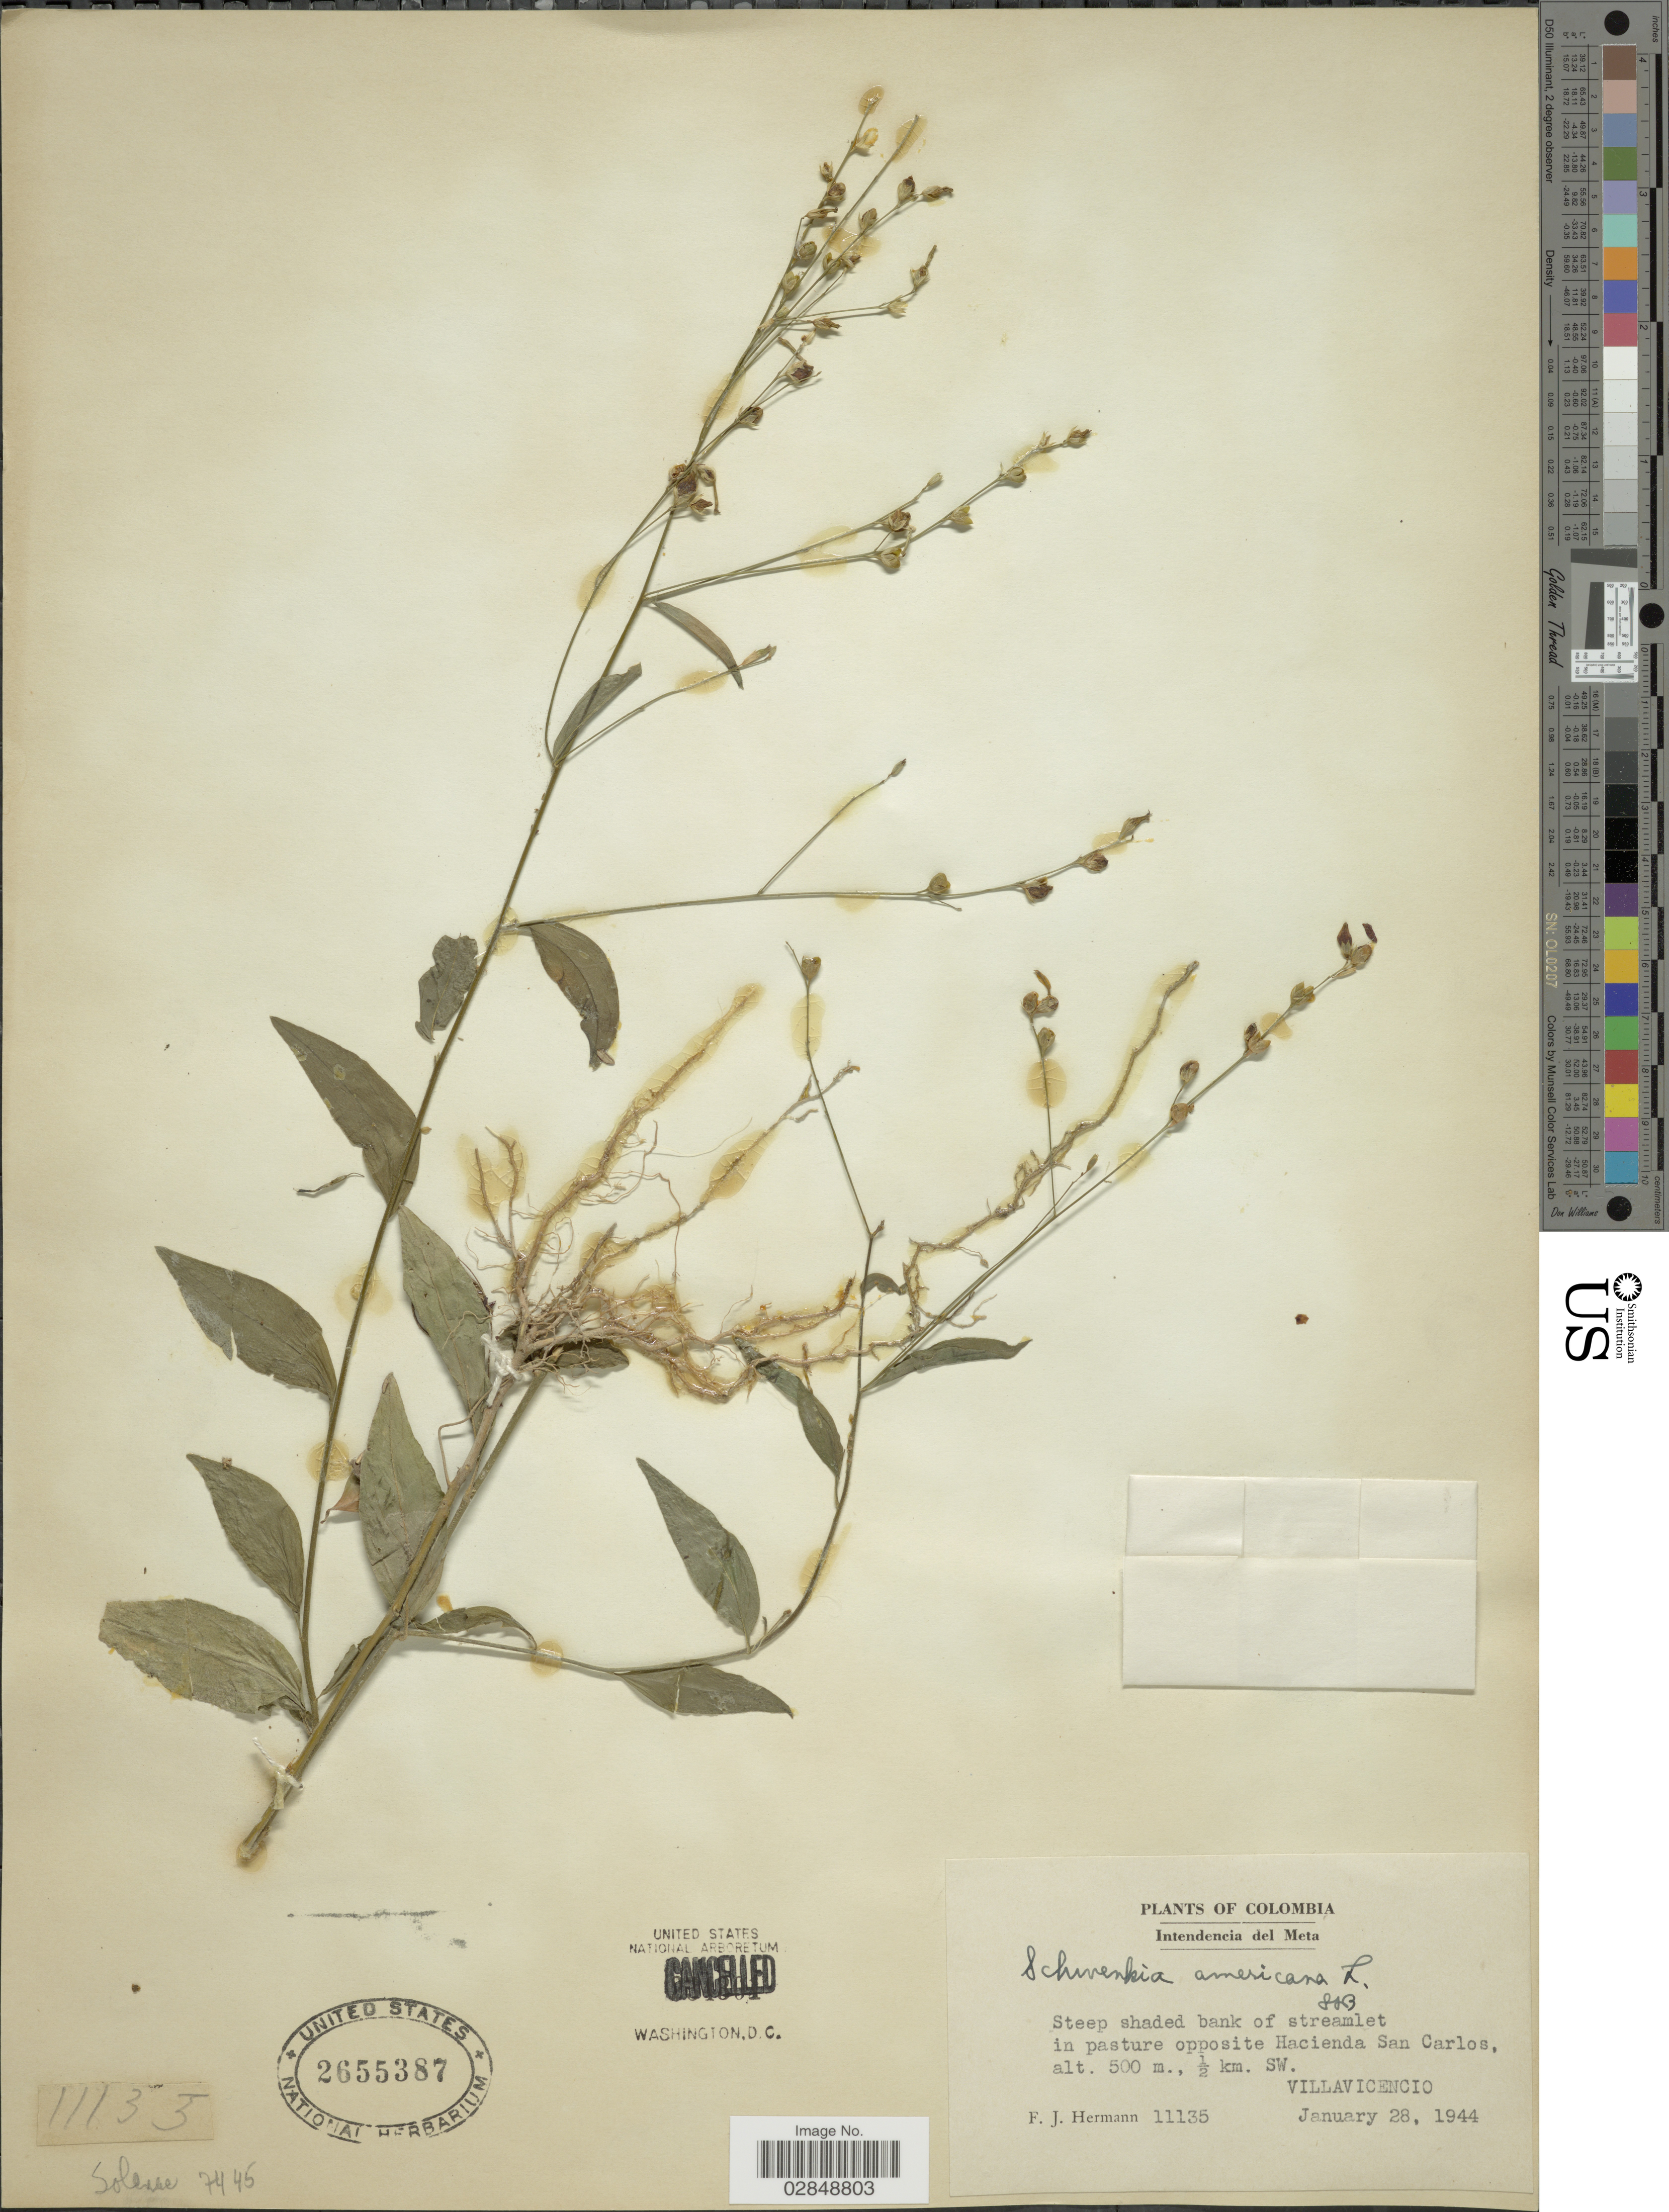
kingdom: Plantae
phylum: Tracheophyta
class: Magnoliopsida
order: Solanales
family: Solanaceae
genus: Schwenckia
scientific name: Schwenckia americana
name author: Kunth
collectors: F. Herman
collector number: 11135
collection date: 1944-01-28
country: Colombia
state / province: Meta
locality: Intendencia del Meta. Steep shaded bank of streamlet in pasture opposite Hacienda San Carlos, ½ km. SW. Villavicencio.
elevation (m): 500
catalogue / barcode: US 2655387